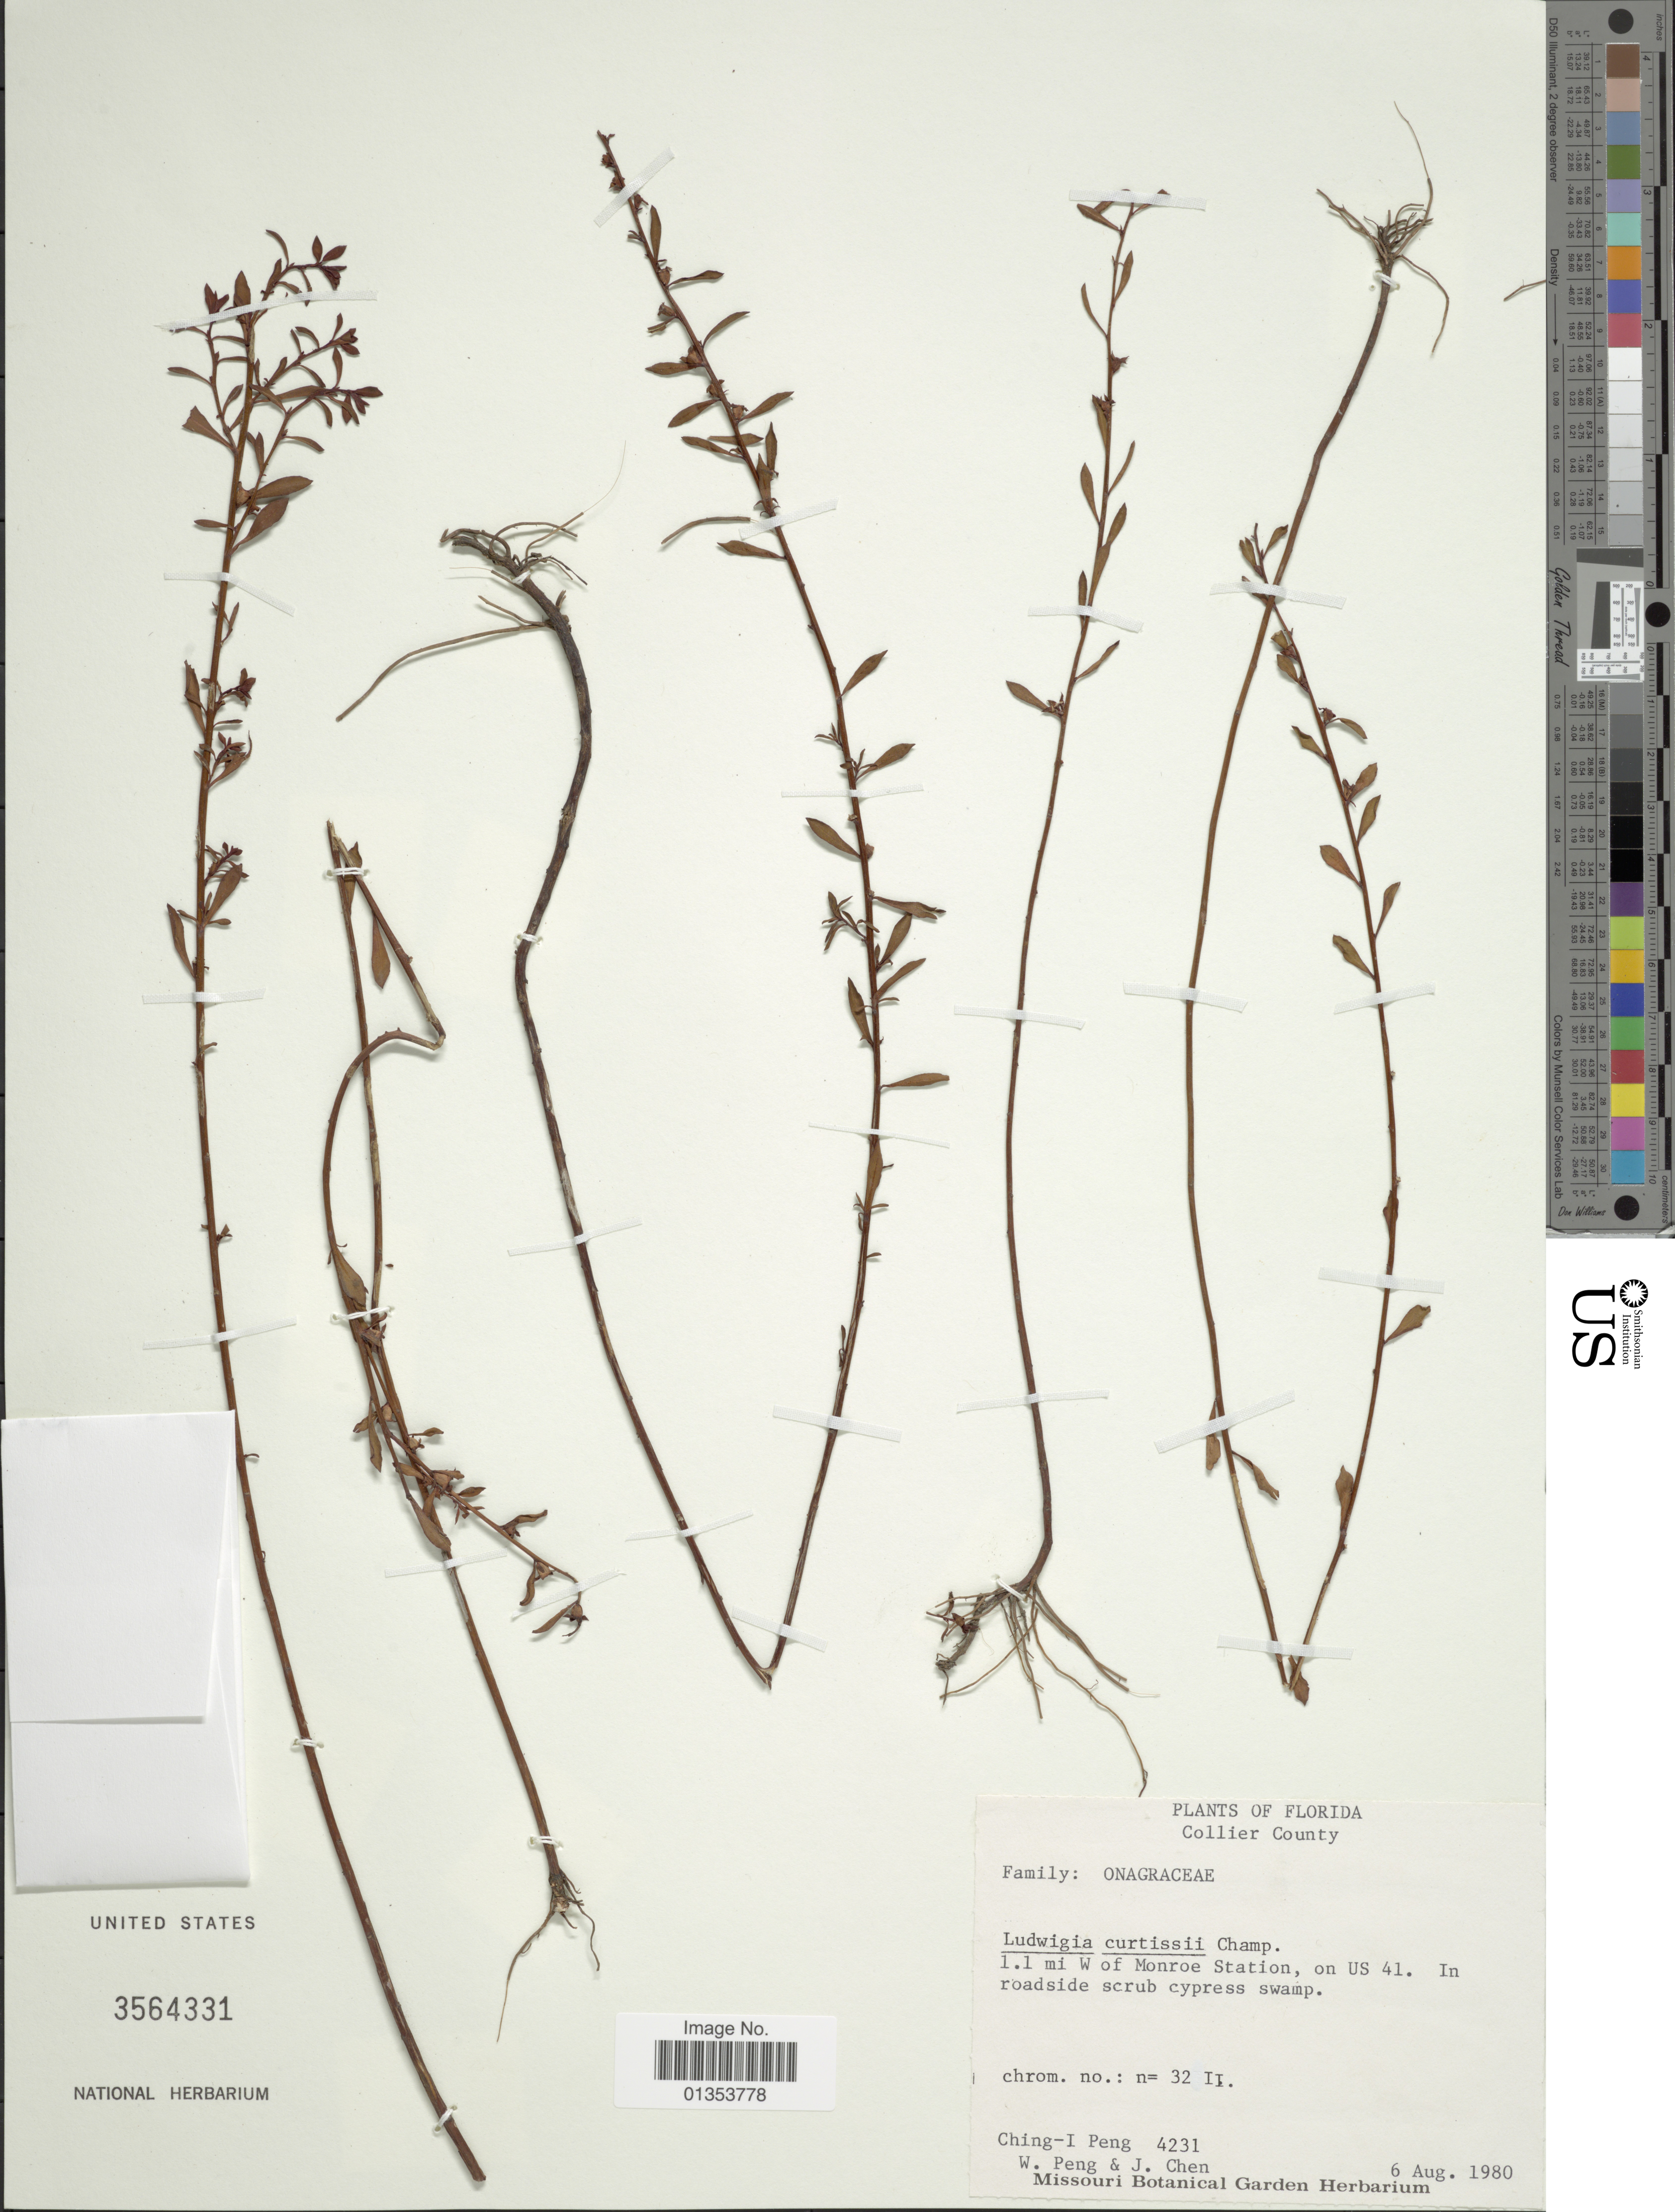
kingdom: Plantae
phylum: Tracheophyta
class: Magnoliopsida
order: Myrtales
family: Onagraceae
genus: Ludwigia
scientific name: Ludwigia curtissii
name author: Chapm.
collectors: C.-I Peng, W. Peng & J. Chen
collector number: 4231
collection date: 1980-08-06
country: United States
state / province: Florida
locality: Collier County, 1.1 mi W of Monroe Station, on US 41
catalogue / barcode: US 3564331